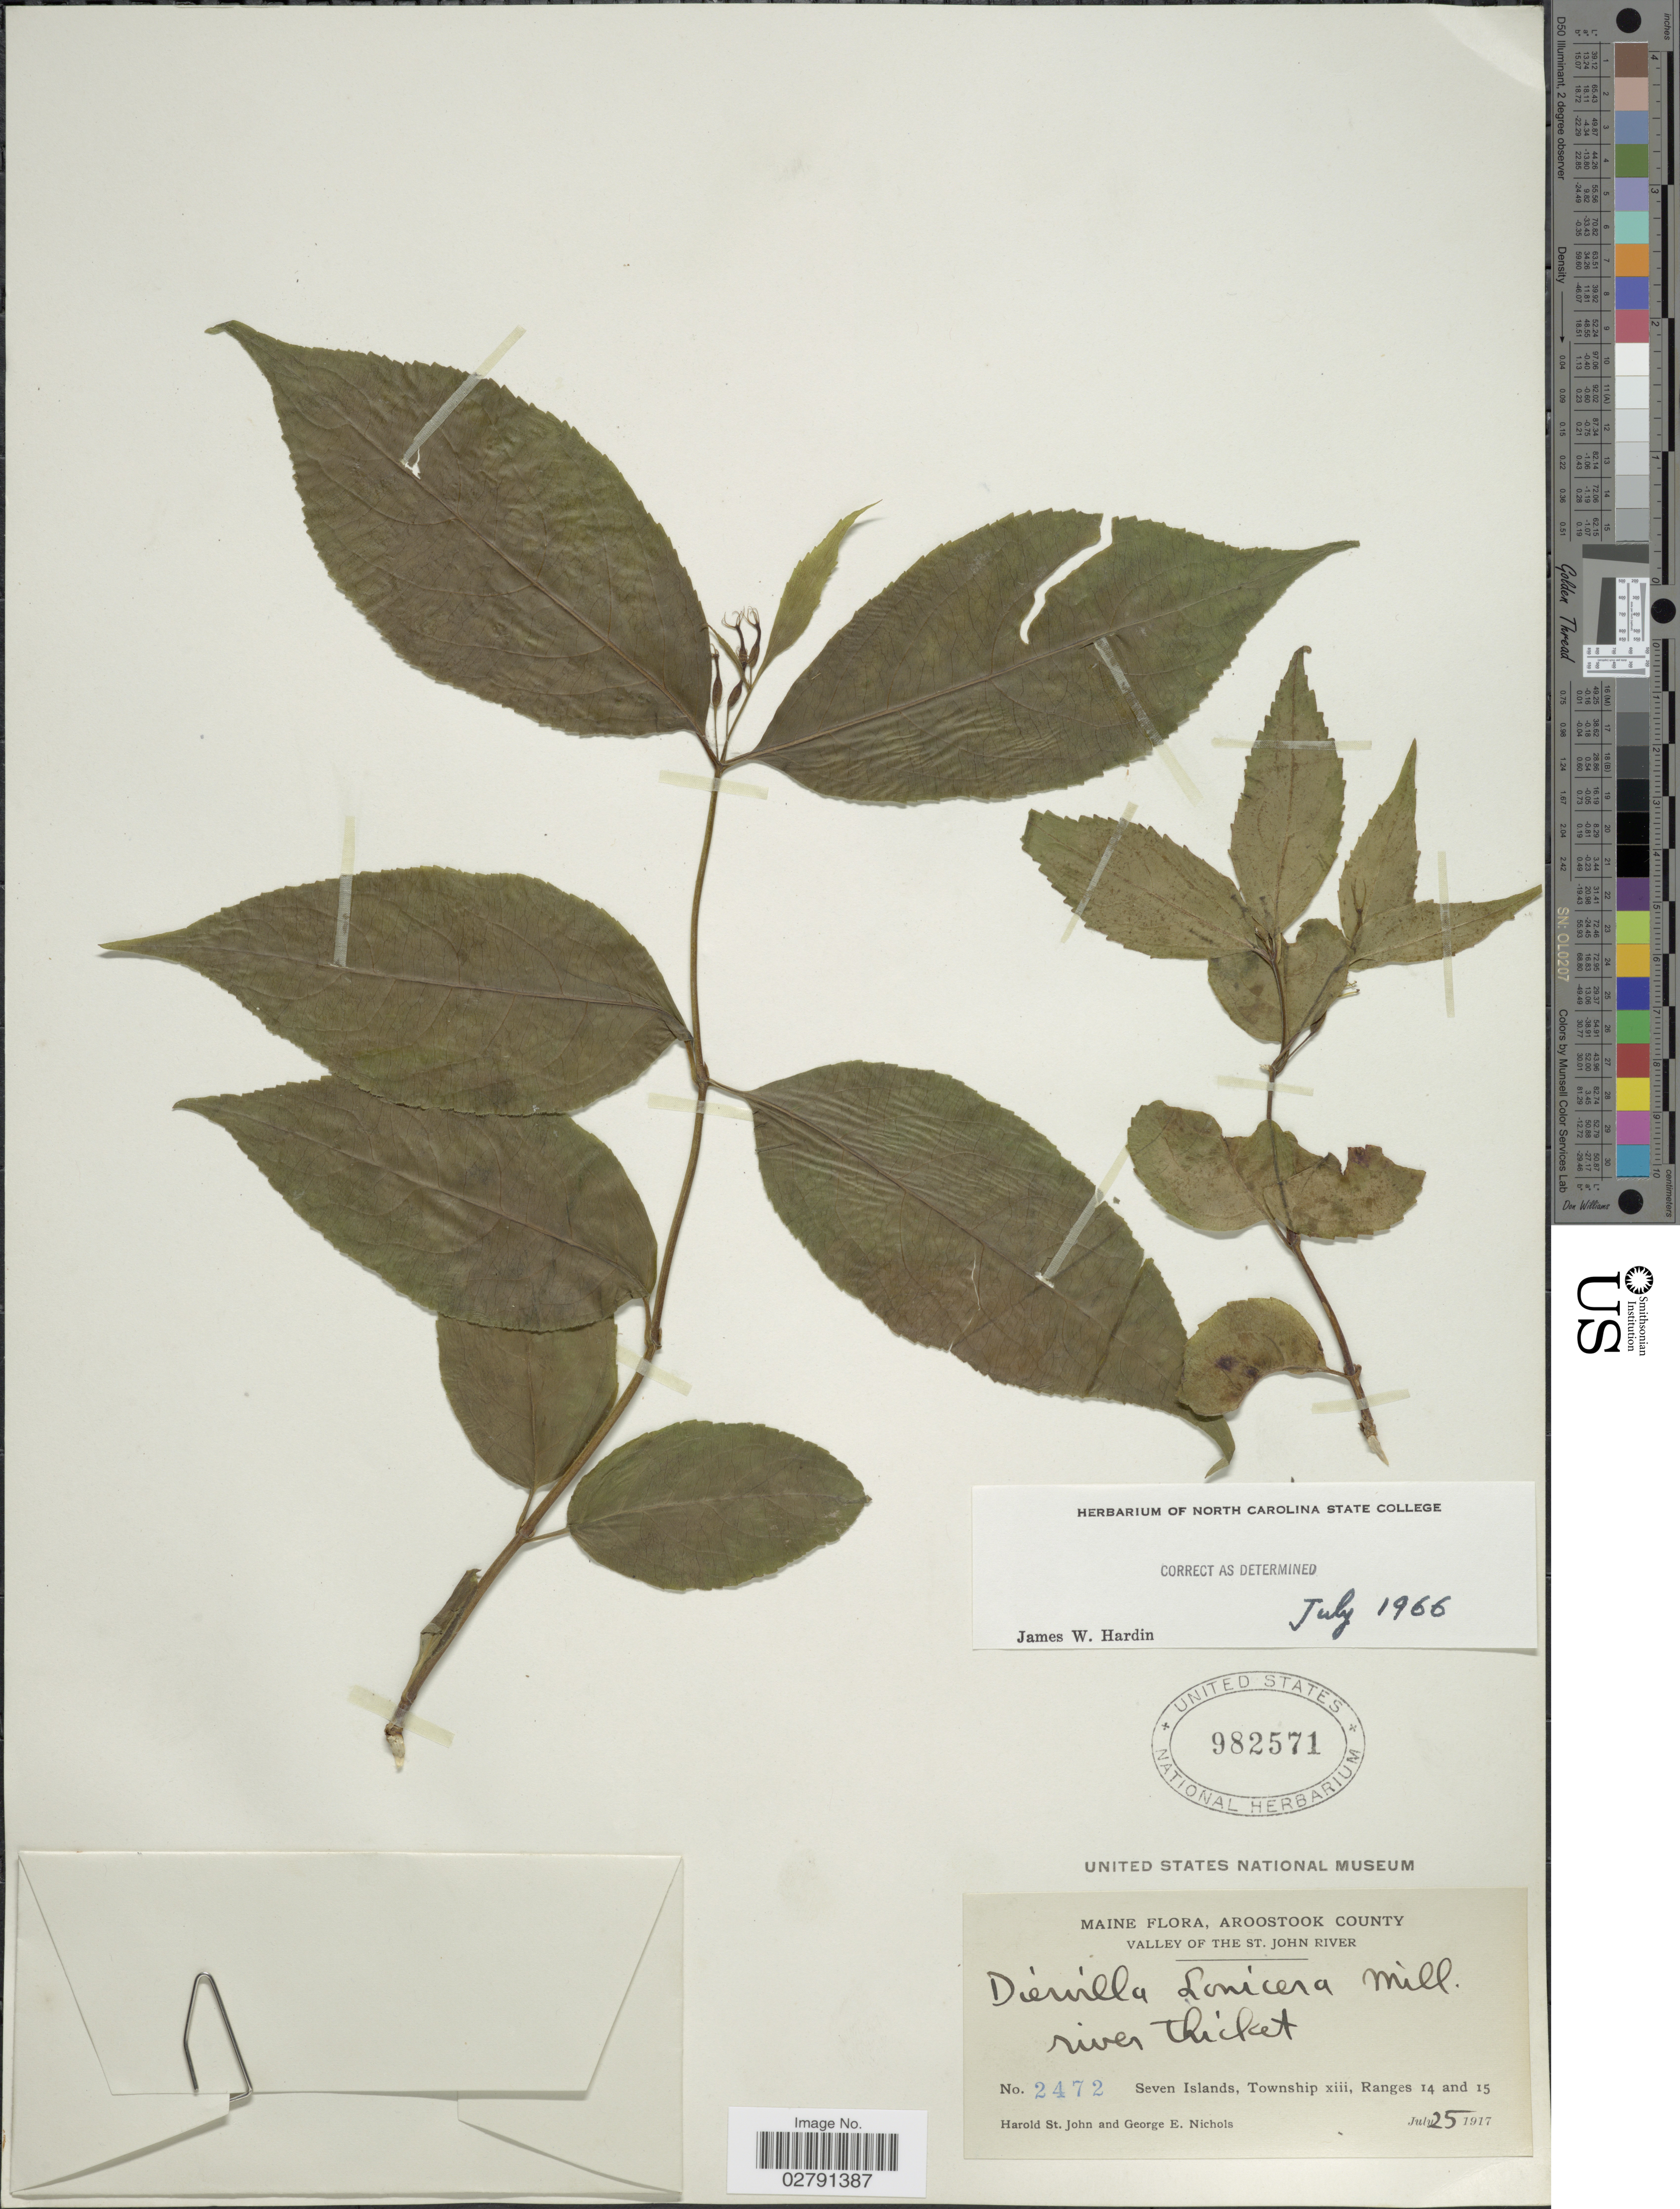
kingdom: Plantae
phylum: Tracheophyta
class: Magnoliopsida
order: Dipsacales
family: Caprifoliaceae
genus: Diervilla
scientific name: Diervilla lonicera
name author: Mill.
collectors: H. St. John & G. E. Nichols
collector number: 2472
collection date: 1917-07-25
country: United States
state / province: Maine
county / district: Aroostook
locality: Valley of the St. John River, Seven Islands, Township xiii, Ranges 14 and 15.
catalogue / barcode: US 982571